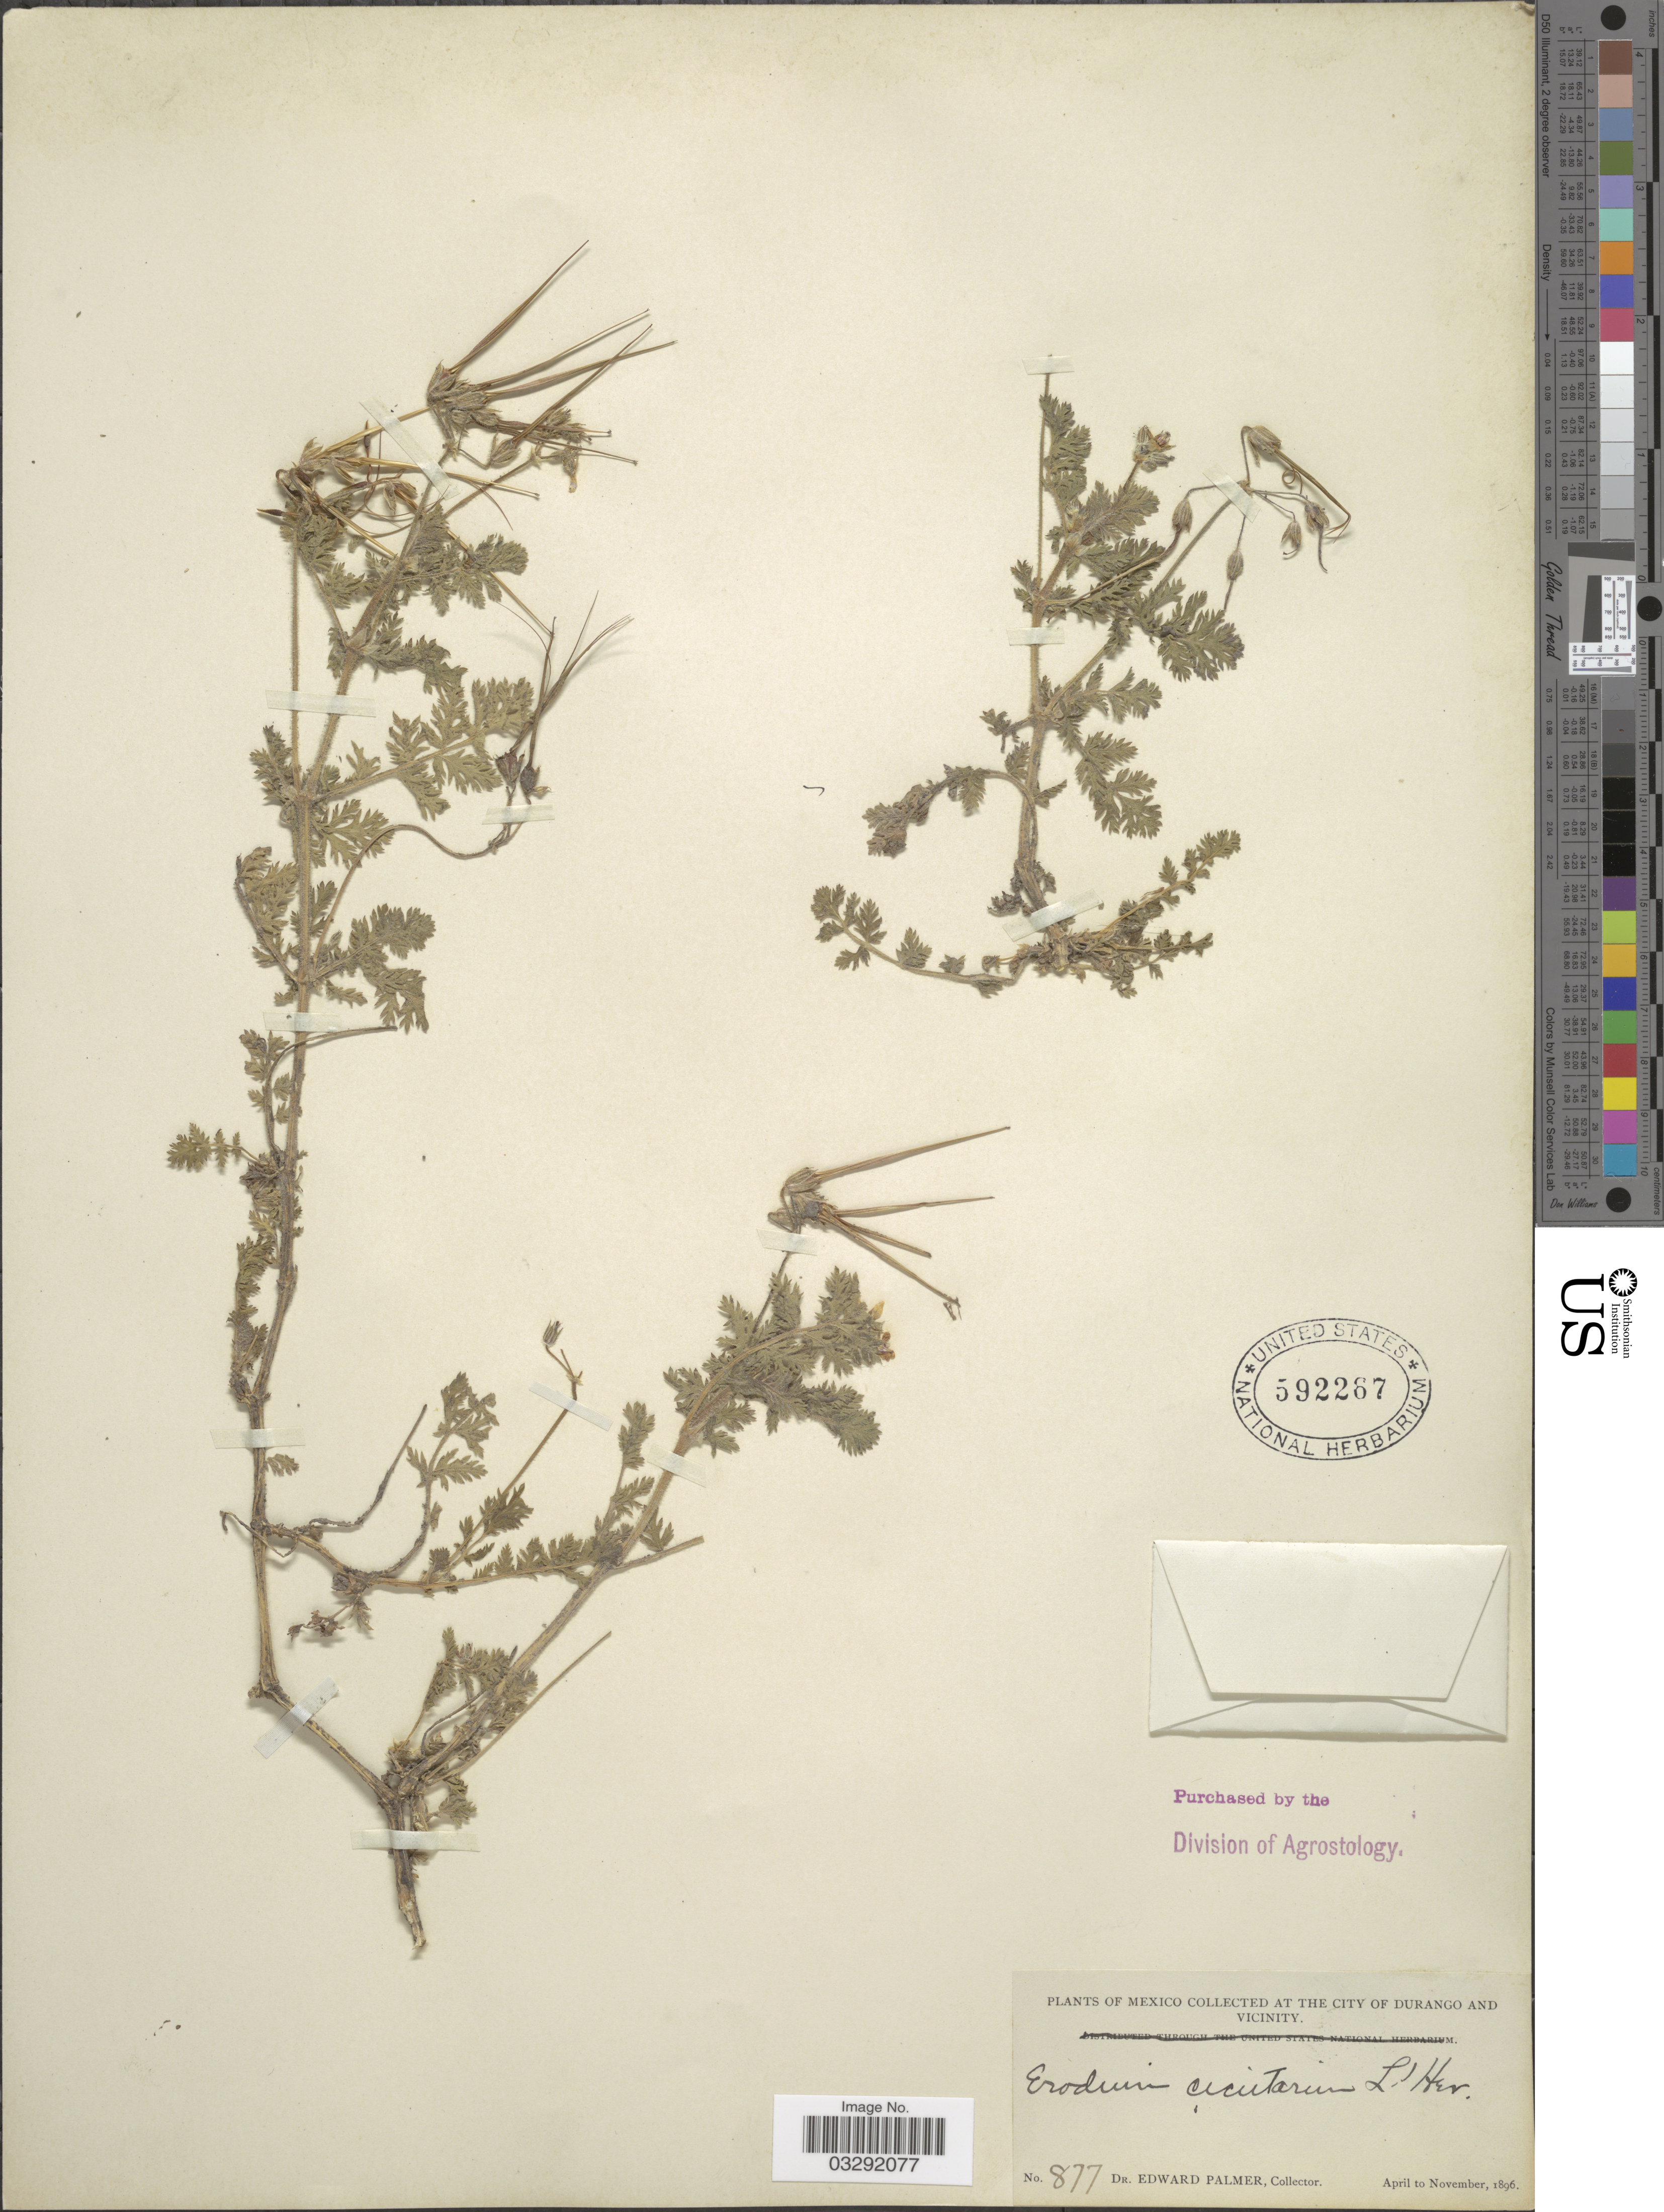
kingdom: Plantae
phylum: Tracheophyta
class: Magnoliopsida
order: Geraniales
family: Geraniaceae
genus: Erodium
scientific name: Erodium cicutarium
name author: (L.) L'Hér.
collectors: E. Palmer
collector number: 877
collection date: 1896-04/1896-11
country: Mexico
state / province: Durango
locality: City of Durango and Vicinity.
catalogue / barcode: US 592267